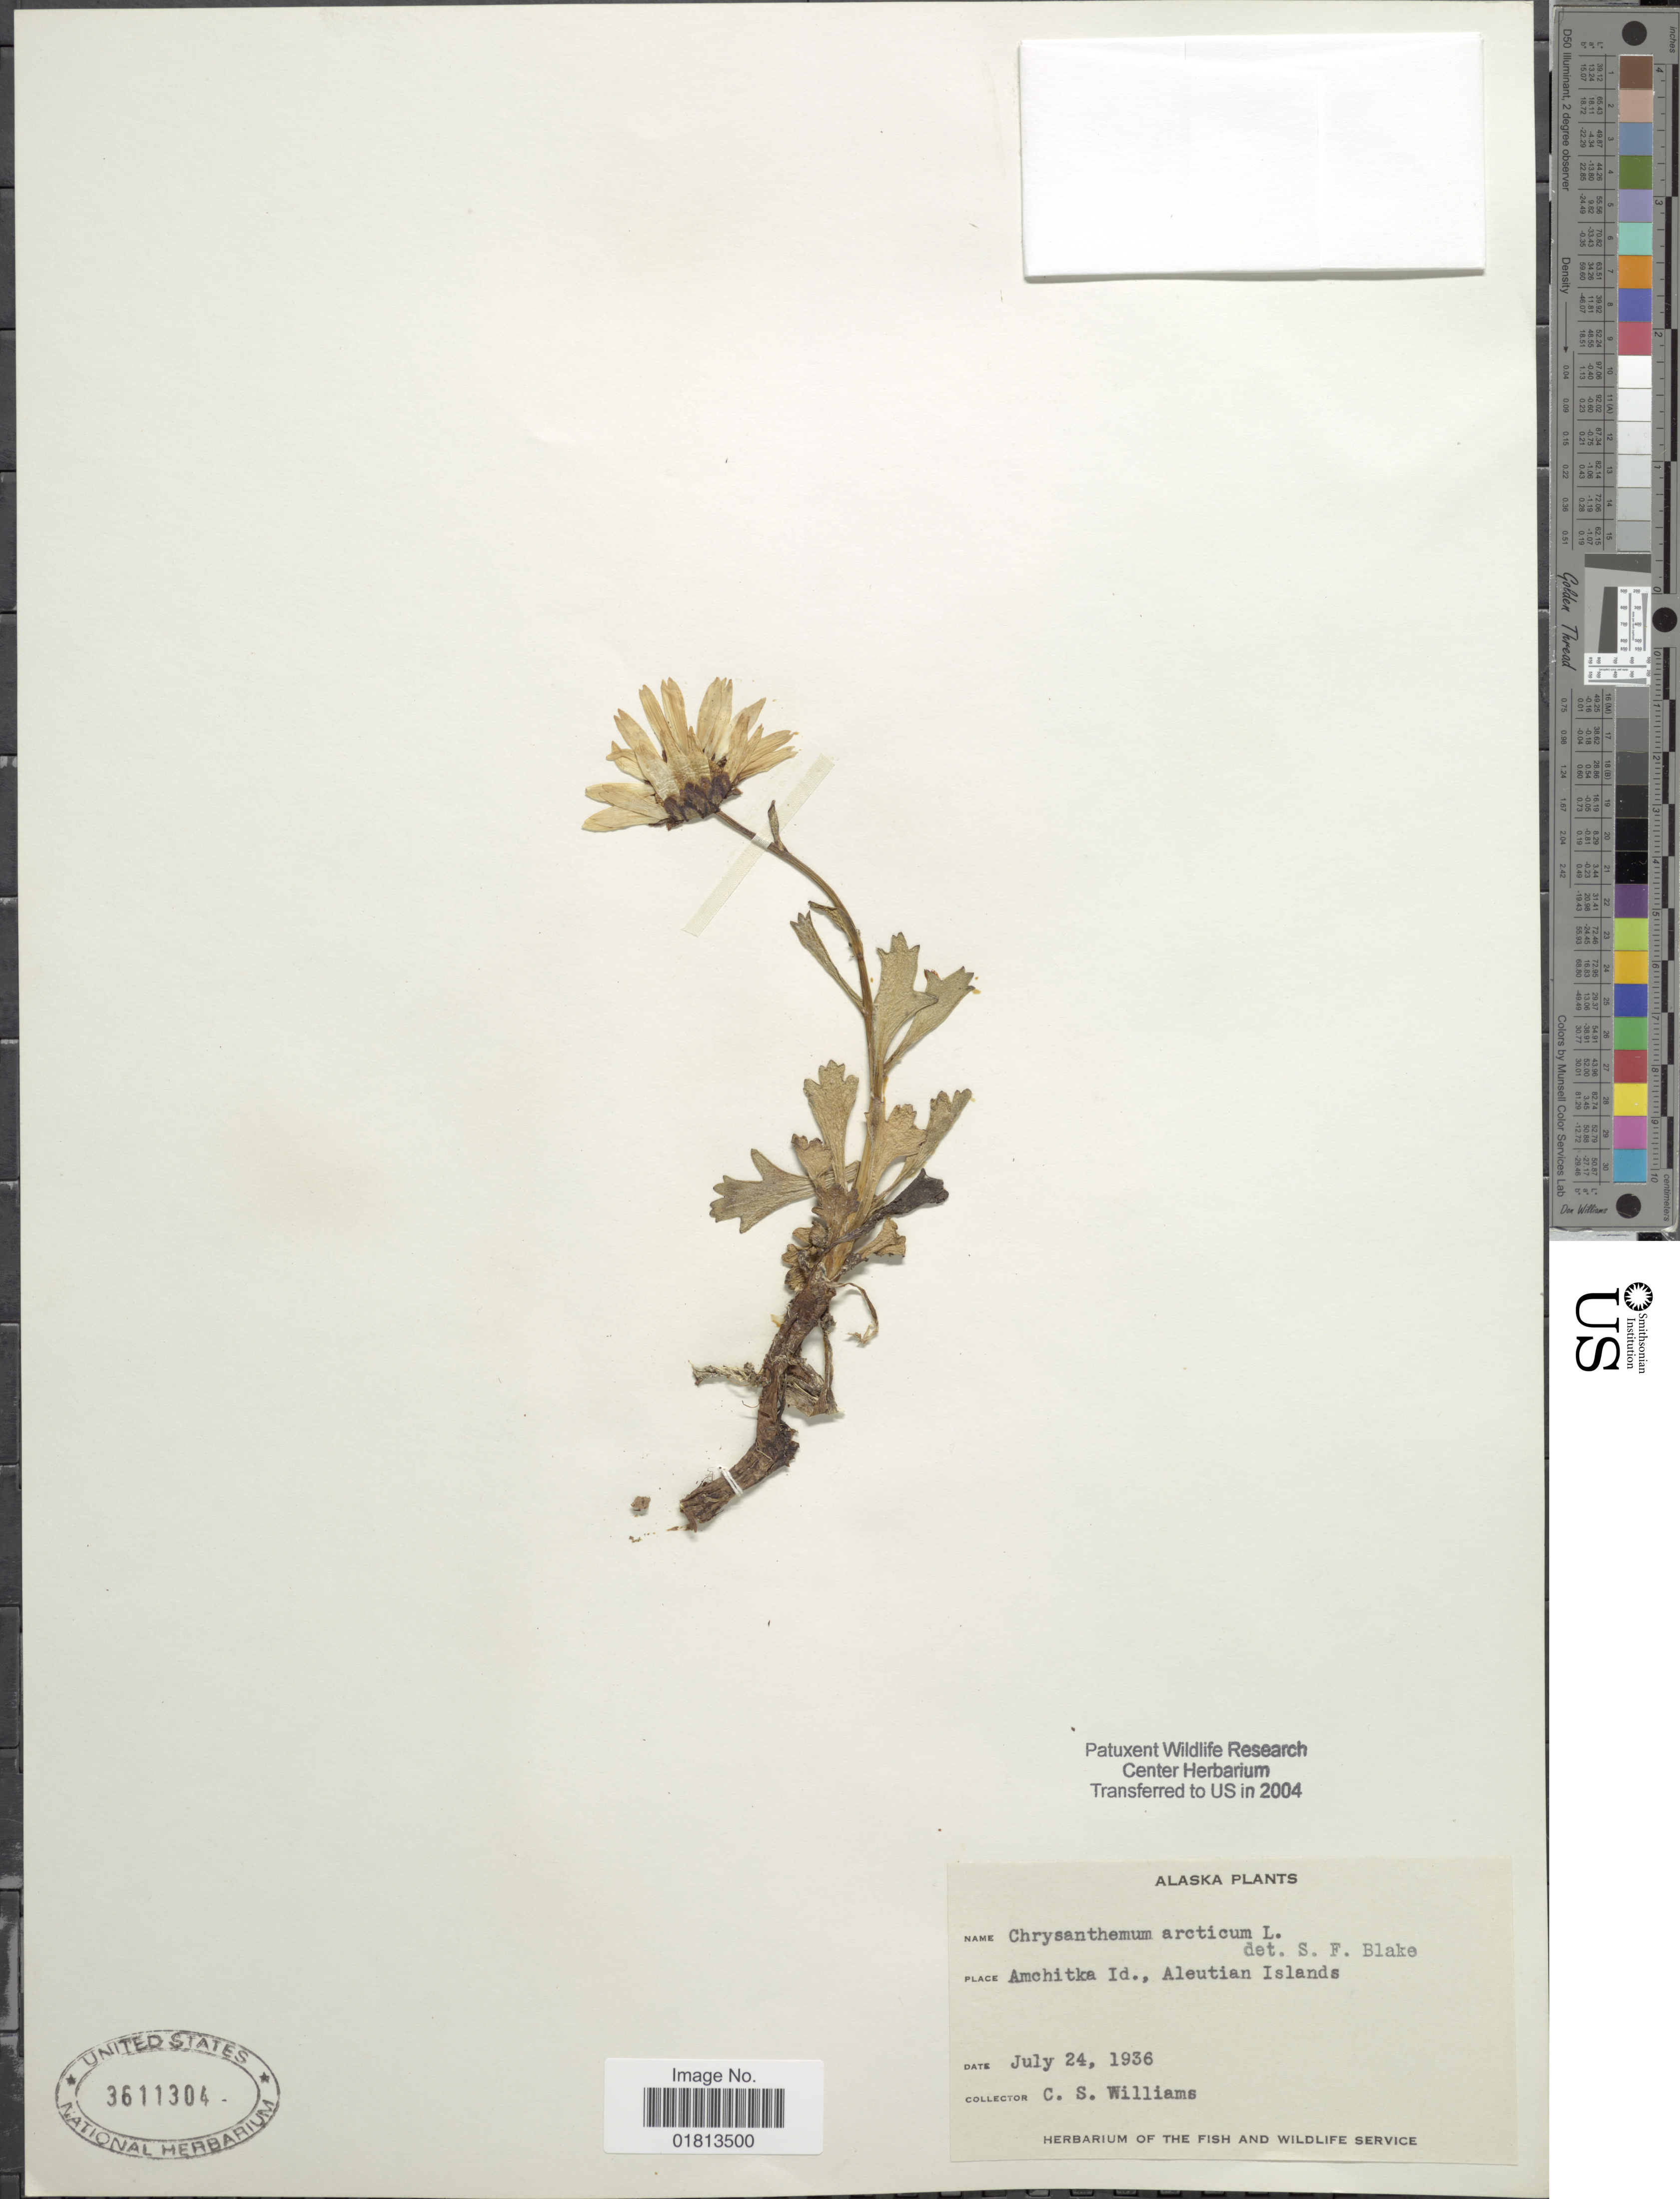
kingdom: Plantae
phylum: Tracheophyta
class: Magnoliopsida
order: Asterales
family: Asteraceae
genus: Dendranthema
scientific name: Dendranthema arcticum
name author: (L.) Tzvelev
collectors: C. Williams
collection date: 1936-07-24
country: United States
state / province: Alaska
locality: Amchitka Id., Aleutian Islands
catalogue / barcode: US 3611304